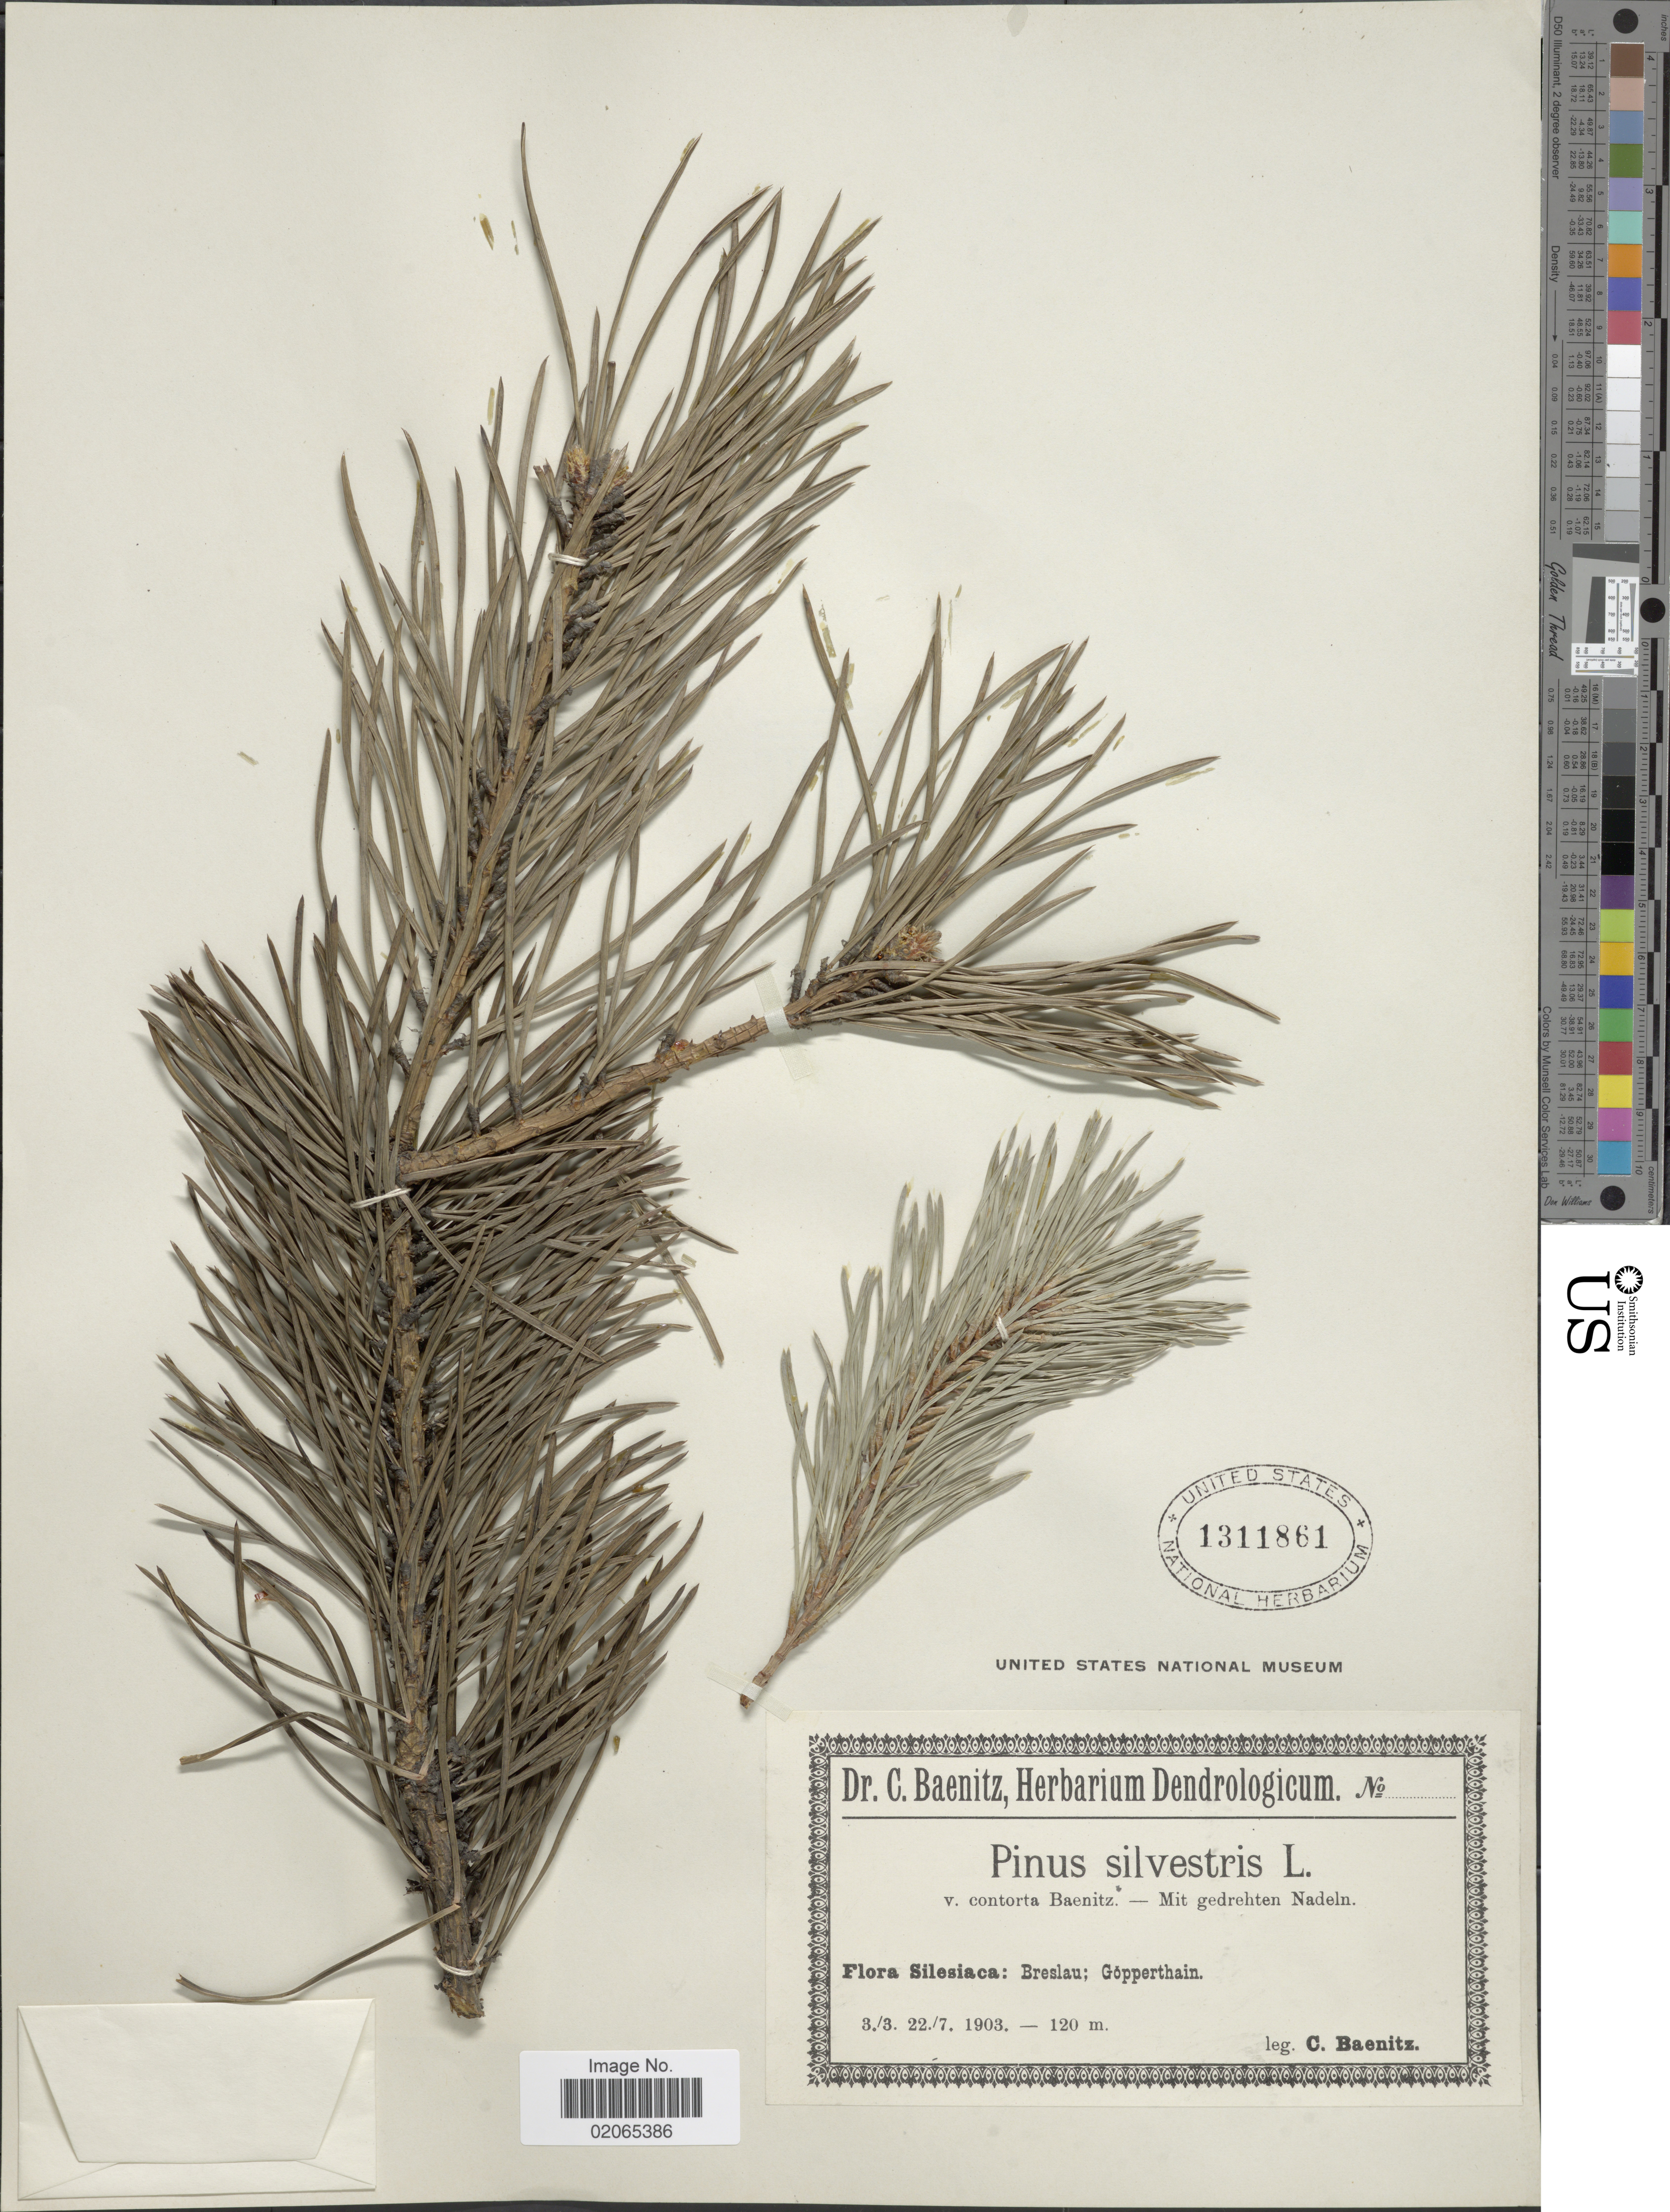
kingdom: Plantae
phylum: Tracheophyta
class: Pinopsida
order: Pinales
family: Pinaceae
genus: Pinus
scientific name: Pinus sylvestris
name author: L.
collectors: C. G. Baenitz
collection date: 1903-03-03/1903-07-22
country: Poland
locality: Silesiaca: Breslau; Göpperthain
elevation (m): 120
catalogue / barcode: US 1311861